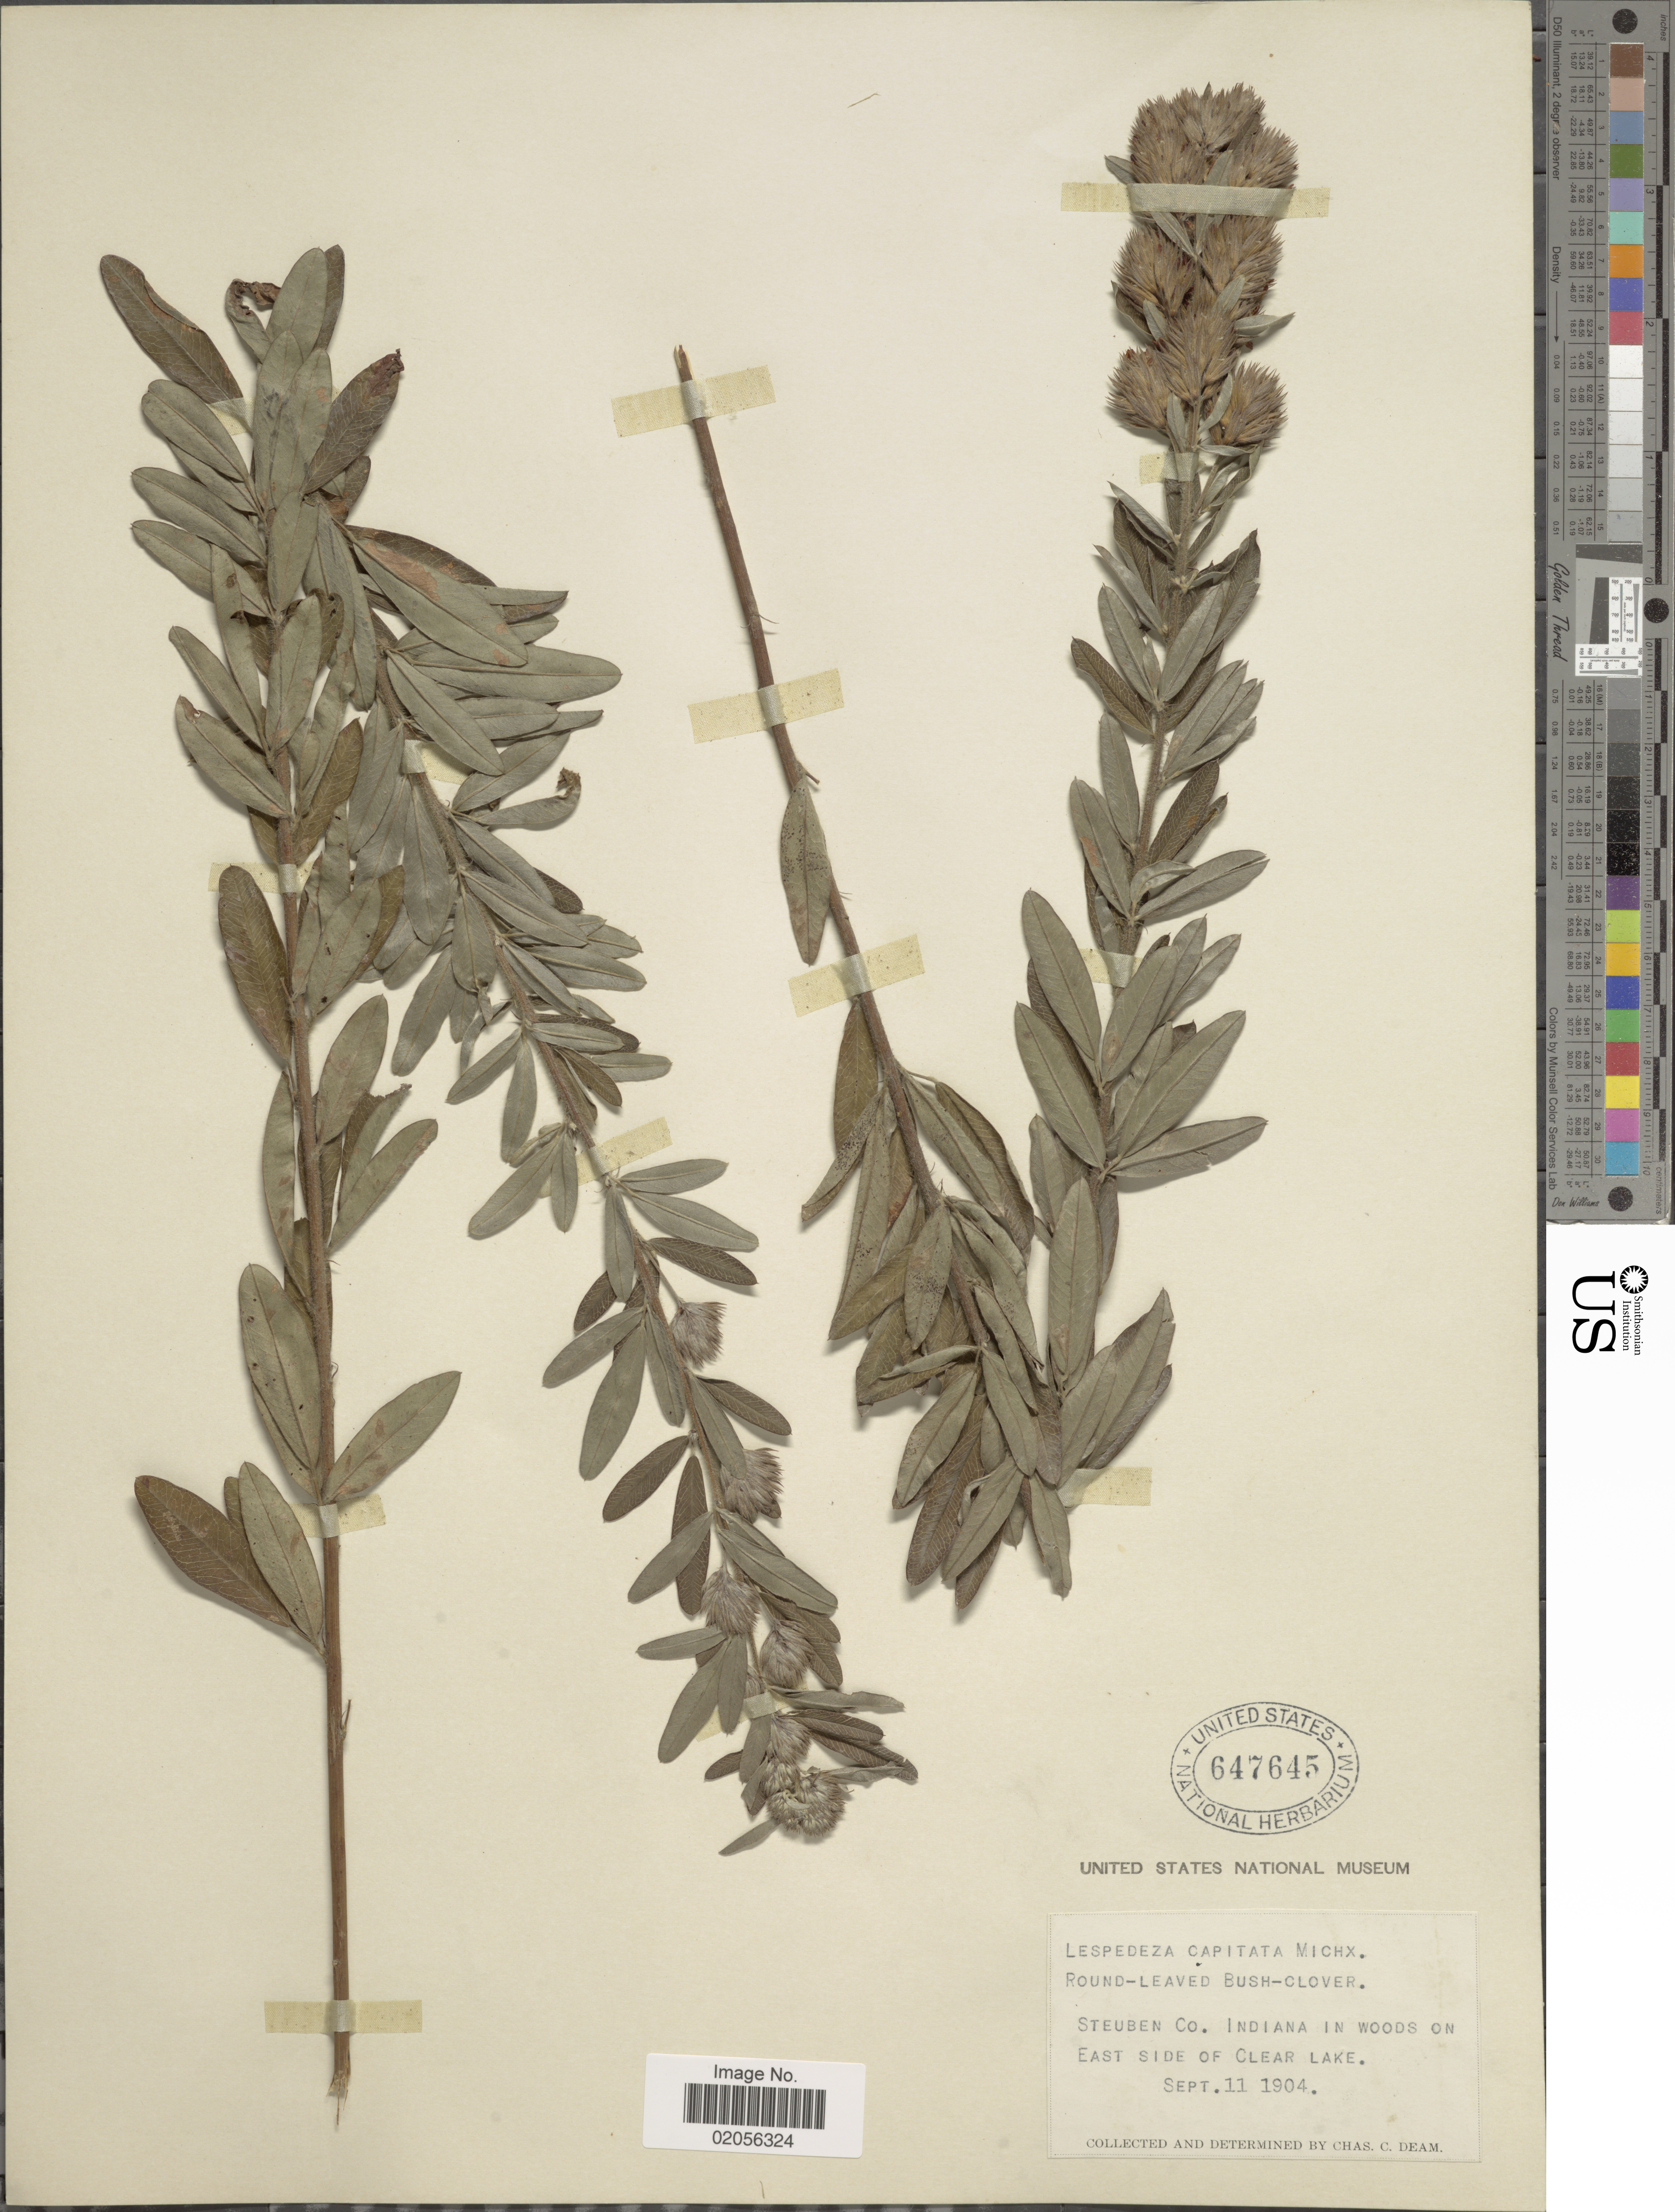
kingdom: Plantae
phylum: Tracheophyta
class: Magnoliopsida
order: Fabales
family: Fabaceae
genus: Lespedeza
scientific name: Lespedeza capitata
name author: Michx.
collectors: C. C. Deam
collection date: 1904-09-11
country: United States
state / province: Indiana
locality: Steuben Co. East side of Clear Lake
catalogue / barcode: US 647645